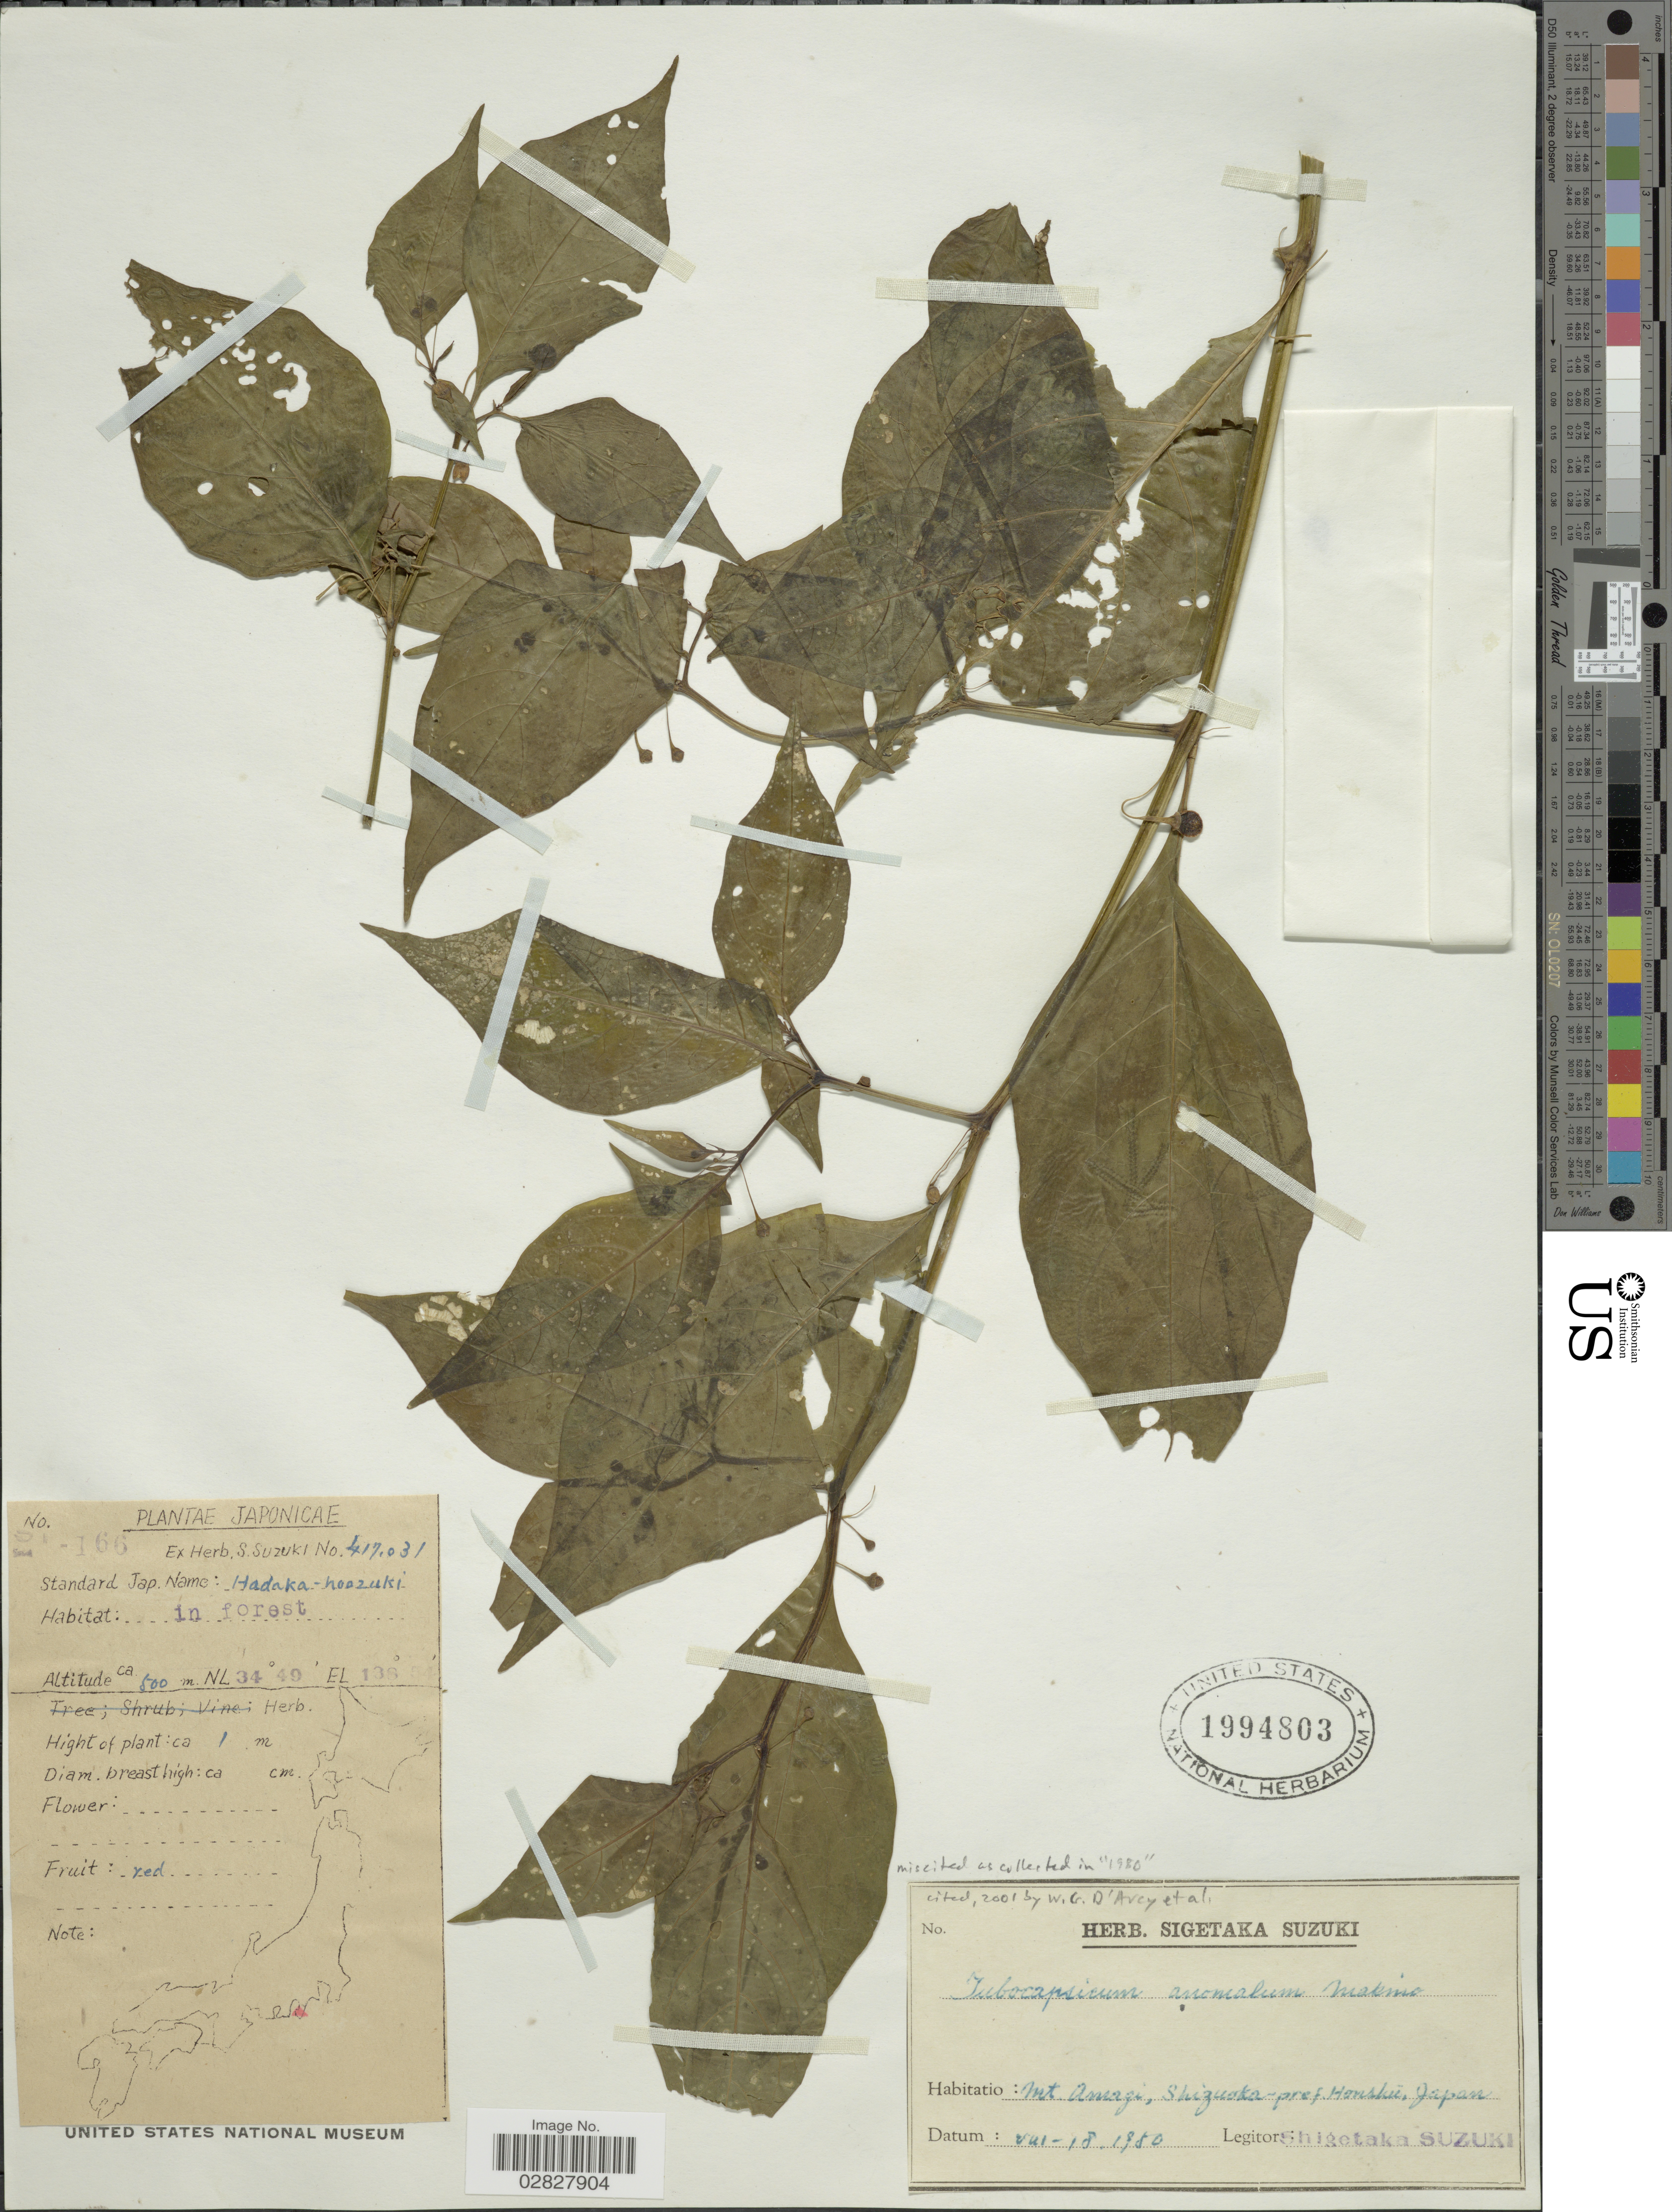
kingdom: Plantae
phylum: Tracheophyta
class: Magnoliopsida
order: Solanales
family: Solanaceae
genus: Tubocapsicum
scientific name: Tubocapsicum anomalum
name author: (Franch. & Sav.) Makino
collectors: S. Suzuki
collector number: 166*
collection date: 1980-08-18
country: Japan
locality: Mt. Amazi, Shizuoka-pref. Honshu.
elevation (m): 500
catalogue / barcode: US 1994803